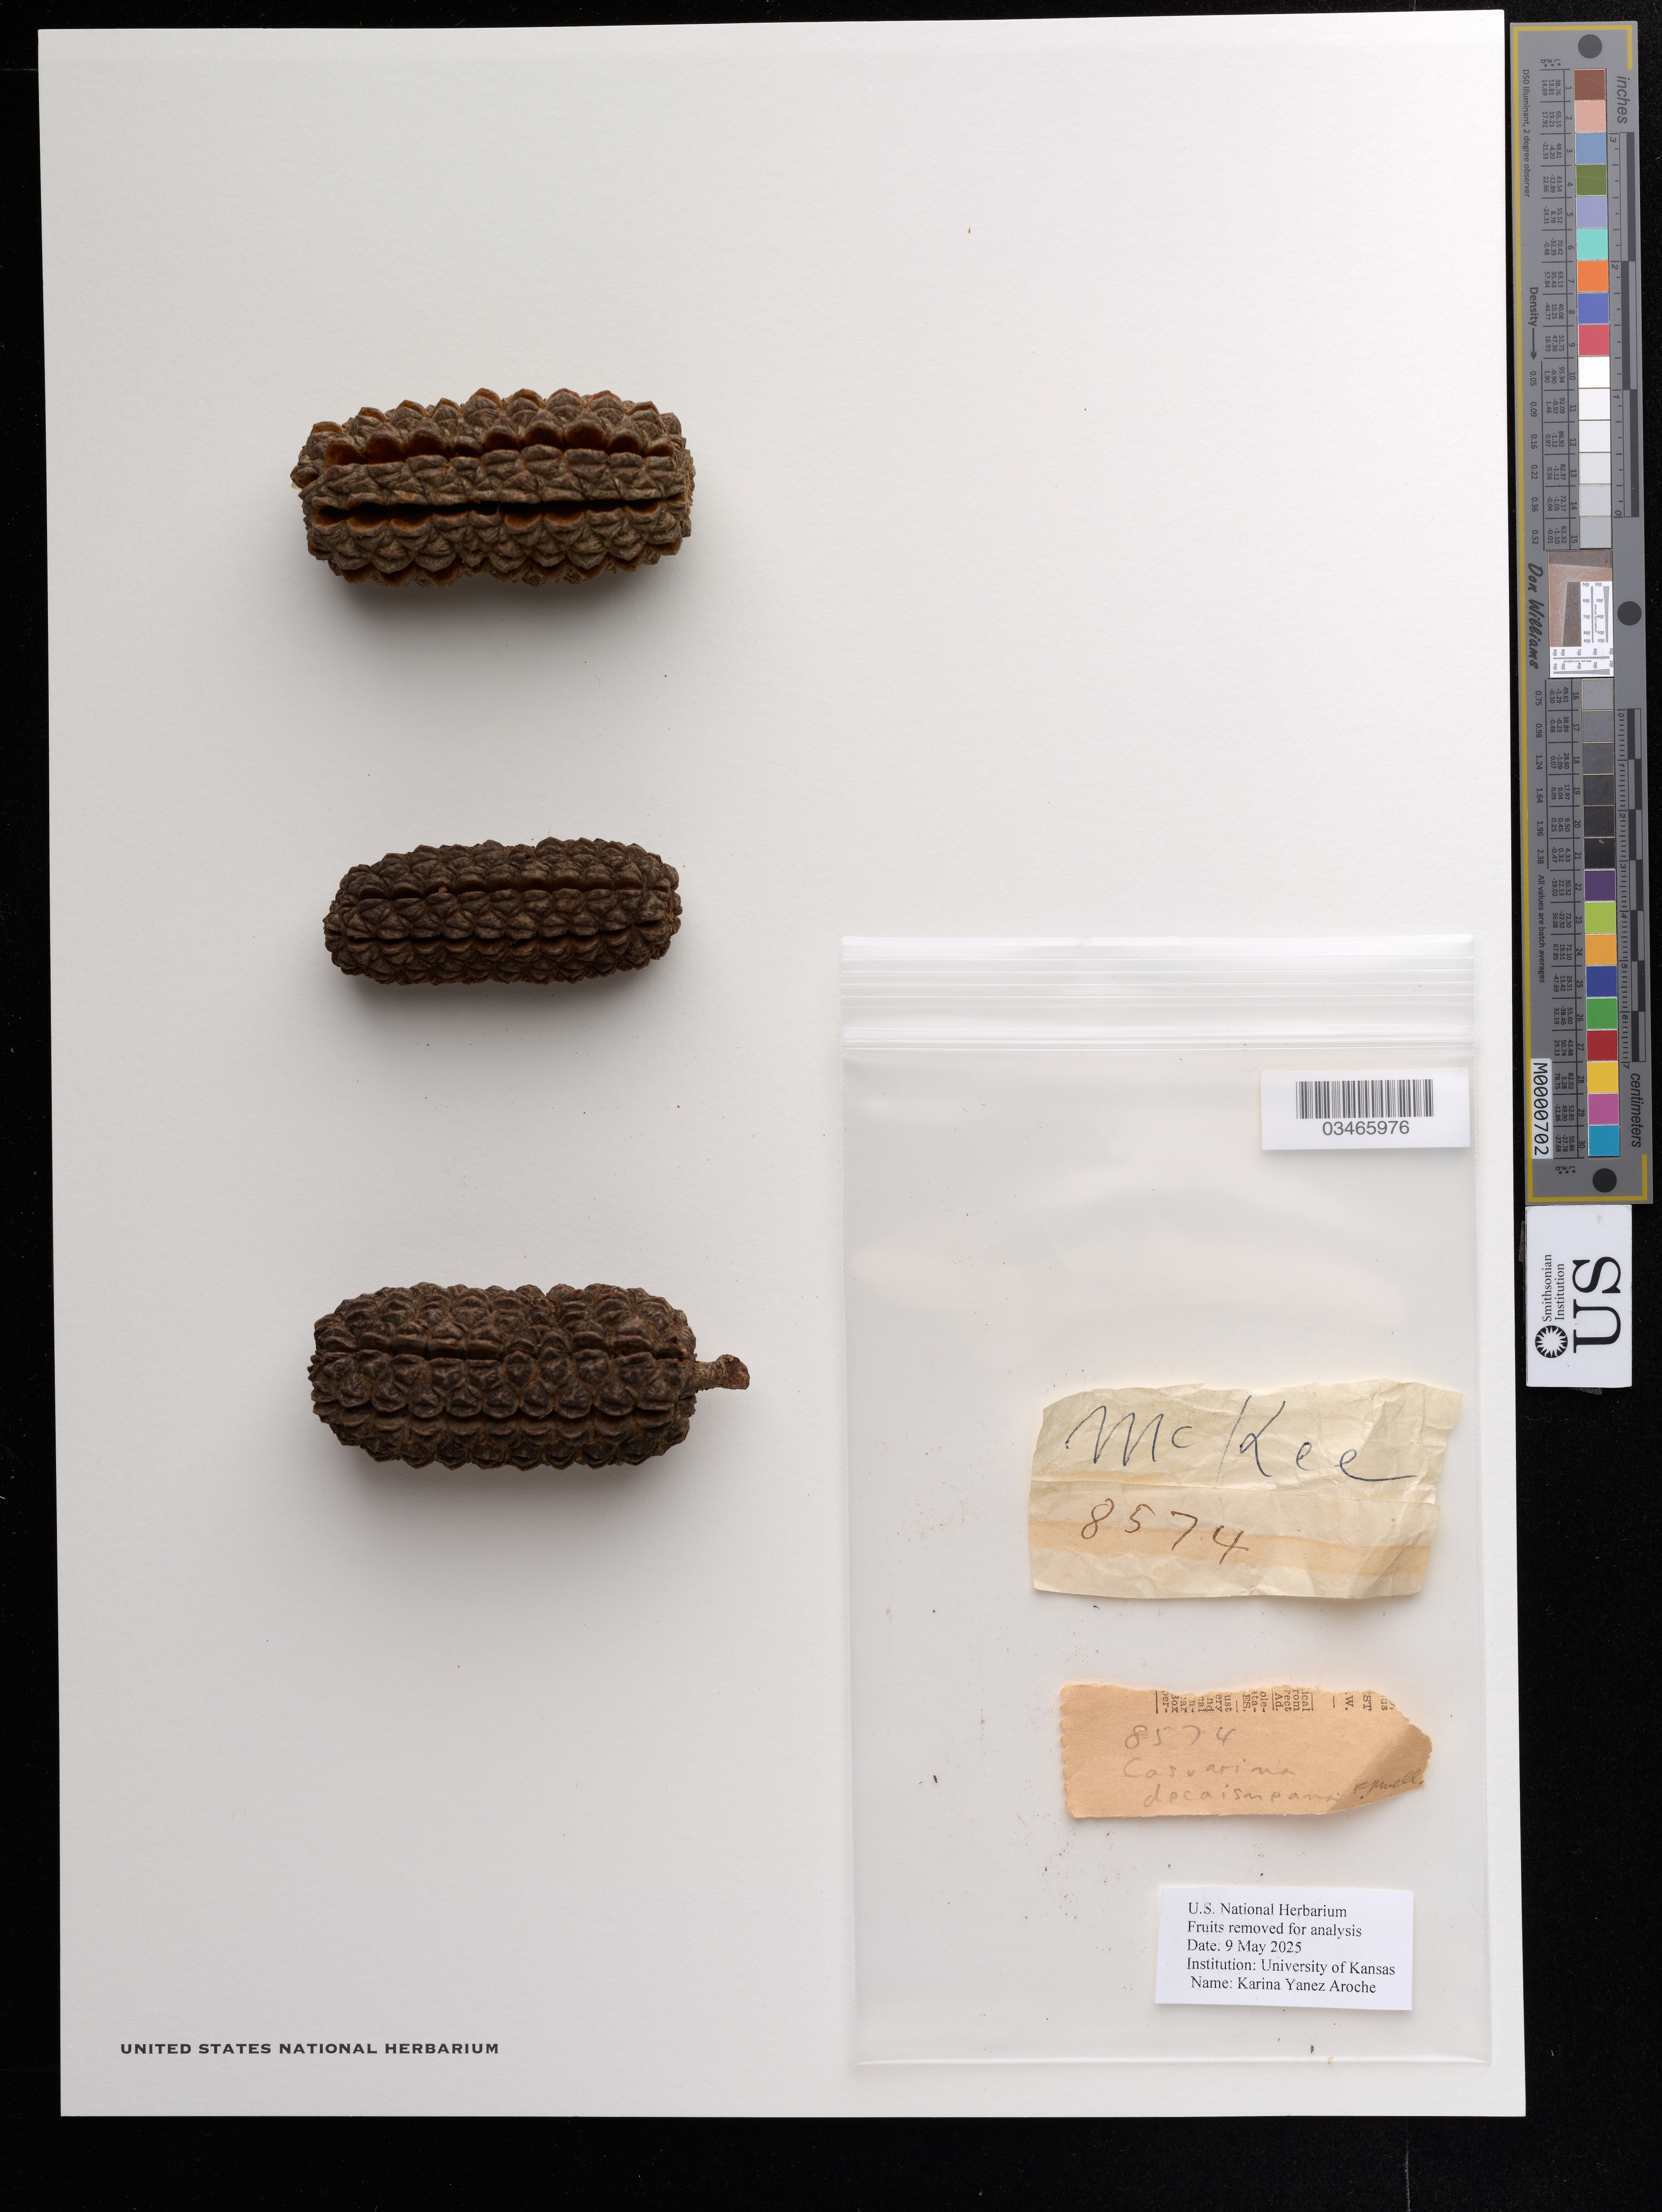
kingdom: Plantae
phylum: Tracheophyta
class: Magnoliopsida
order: Fagales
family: Casuarinaceae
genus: Casuarina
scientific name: Casuarina decaisneana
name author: F. Muell.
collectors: H. S. McKee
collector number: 8574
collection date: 1961-02-22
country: Australia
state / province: Northern Territory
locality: Central Mount Wedge Station, Alice Springs district.